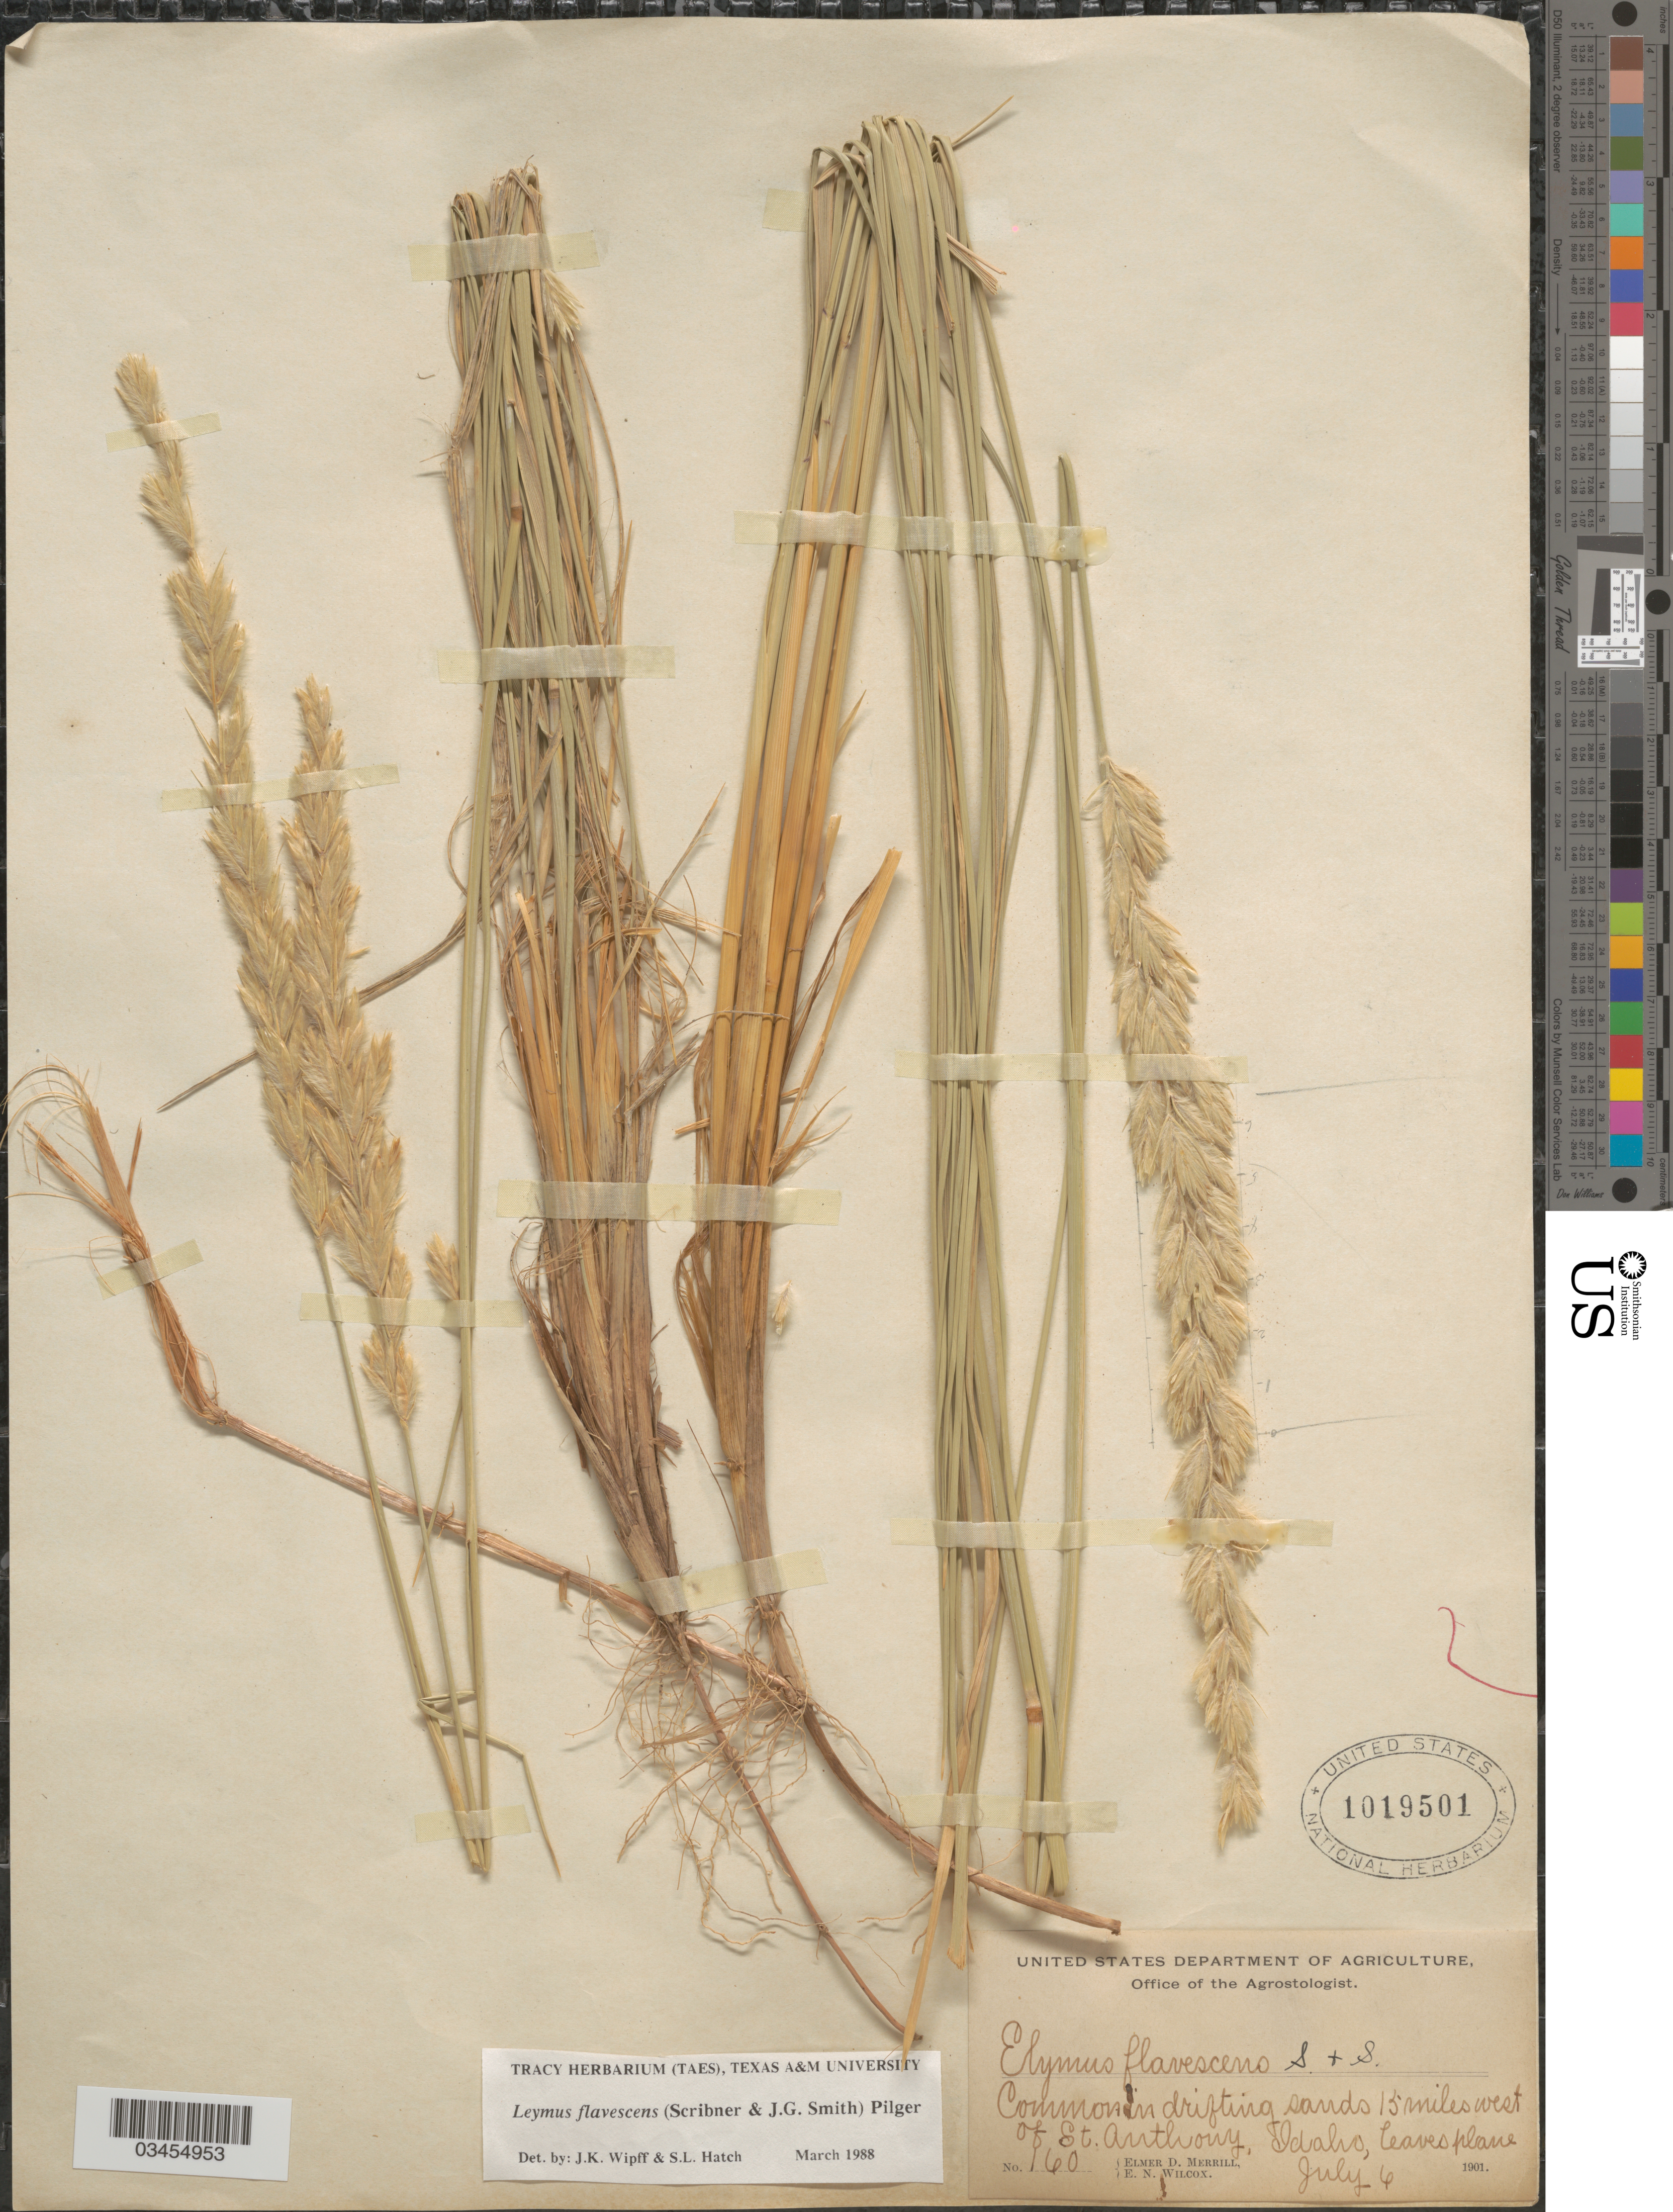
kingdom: Plantae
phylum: Tracheophyta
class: Liliopsida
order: Poales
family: Poaceae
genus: Leymus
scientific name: Leymus flavescens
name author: (Scribn. & J.G. Sm.) Pilg.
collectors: E. D. Merrill & E. Wilcox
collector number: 160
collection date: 1901-07-06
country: United States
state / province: Idaho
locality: Common in drifting sands 15 miles west of St. Anthony.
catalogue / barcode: US 1019501